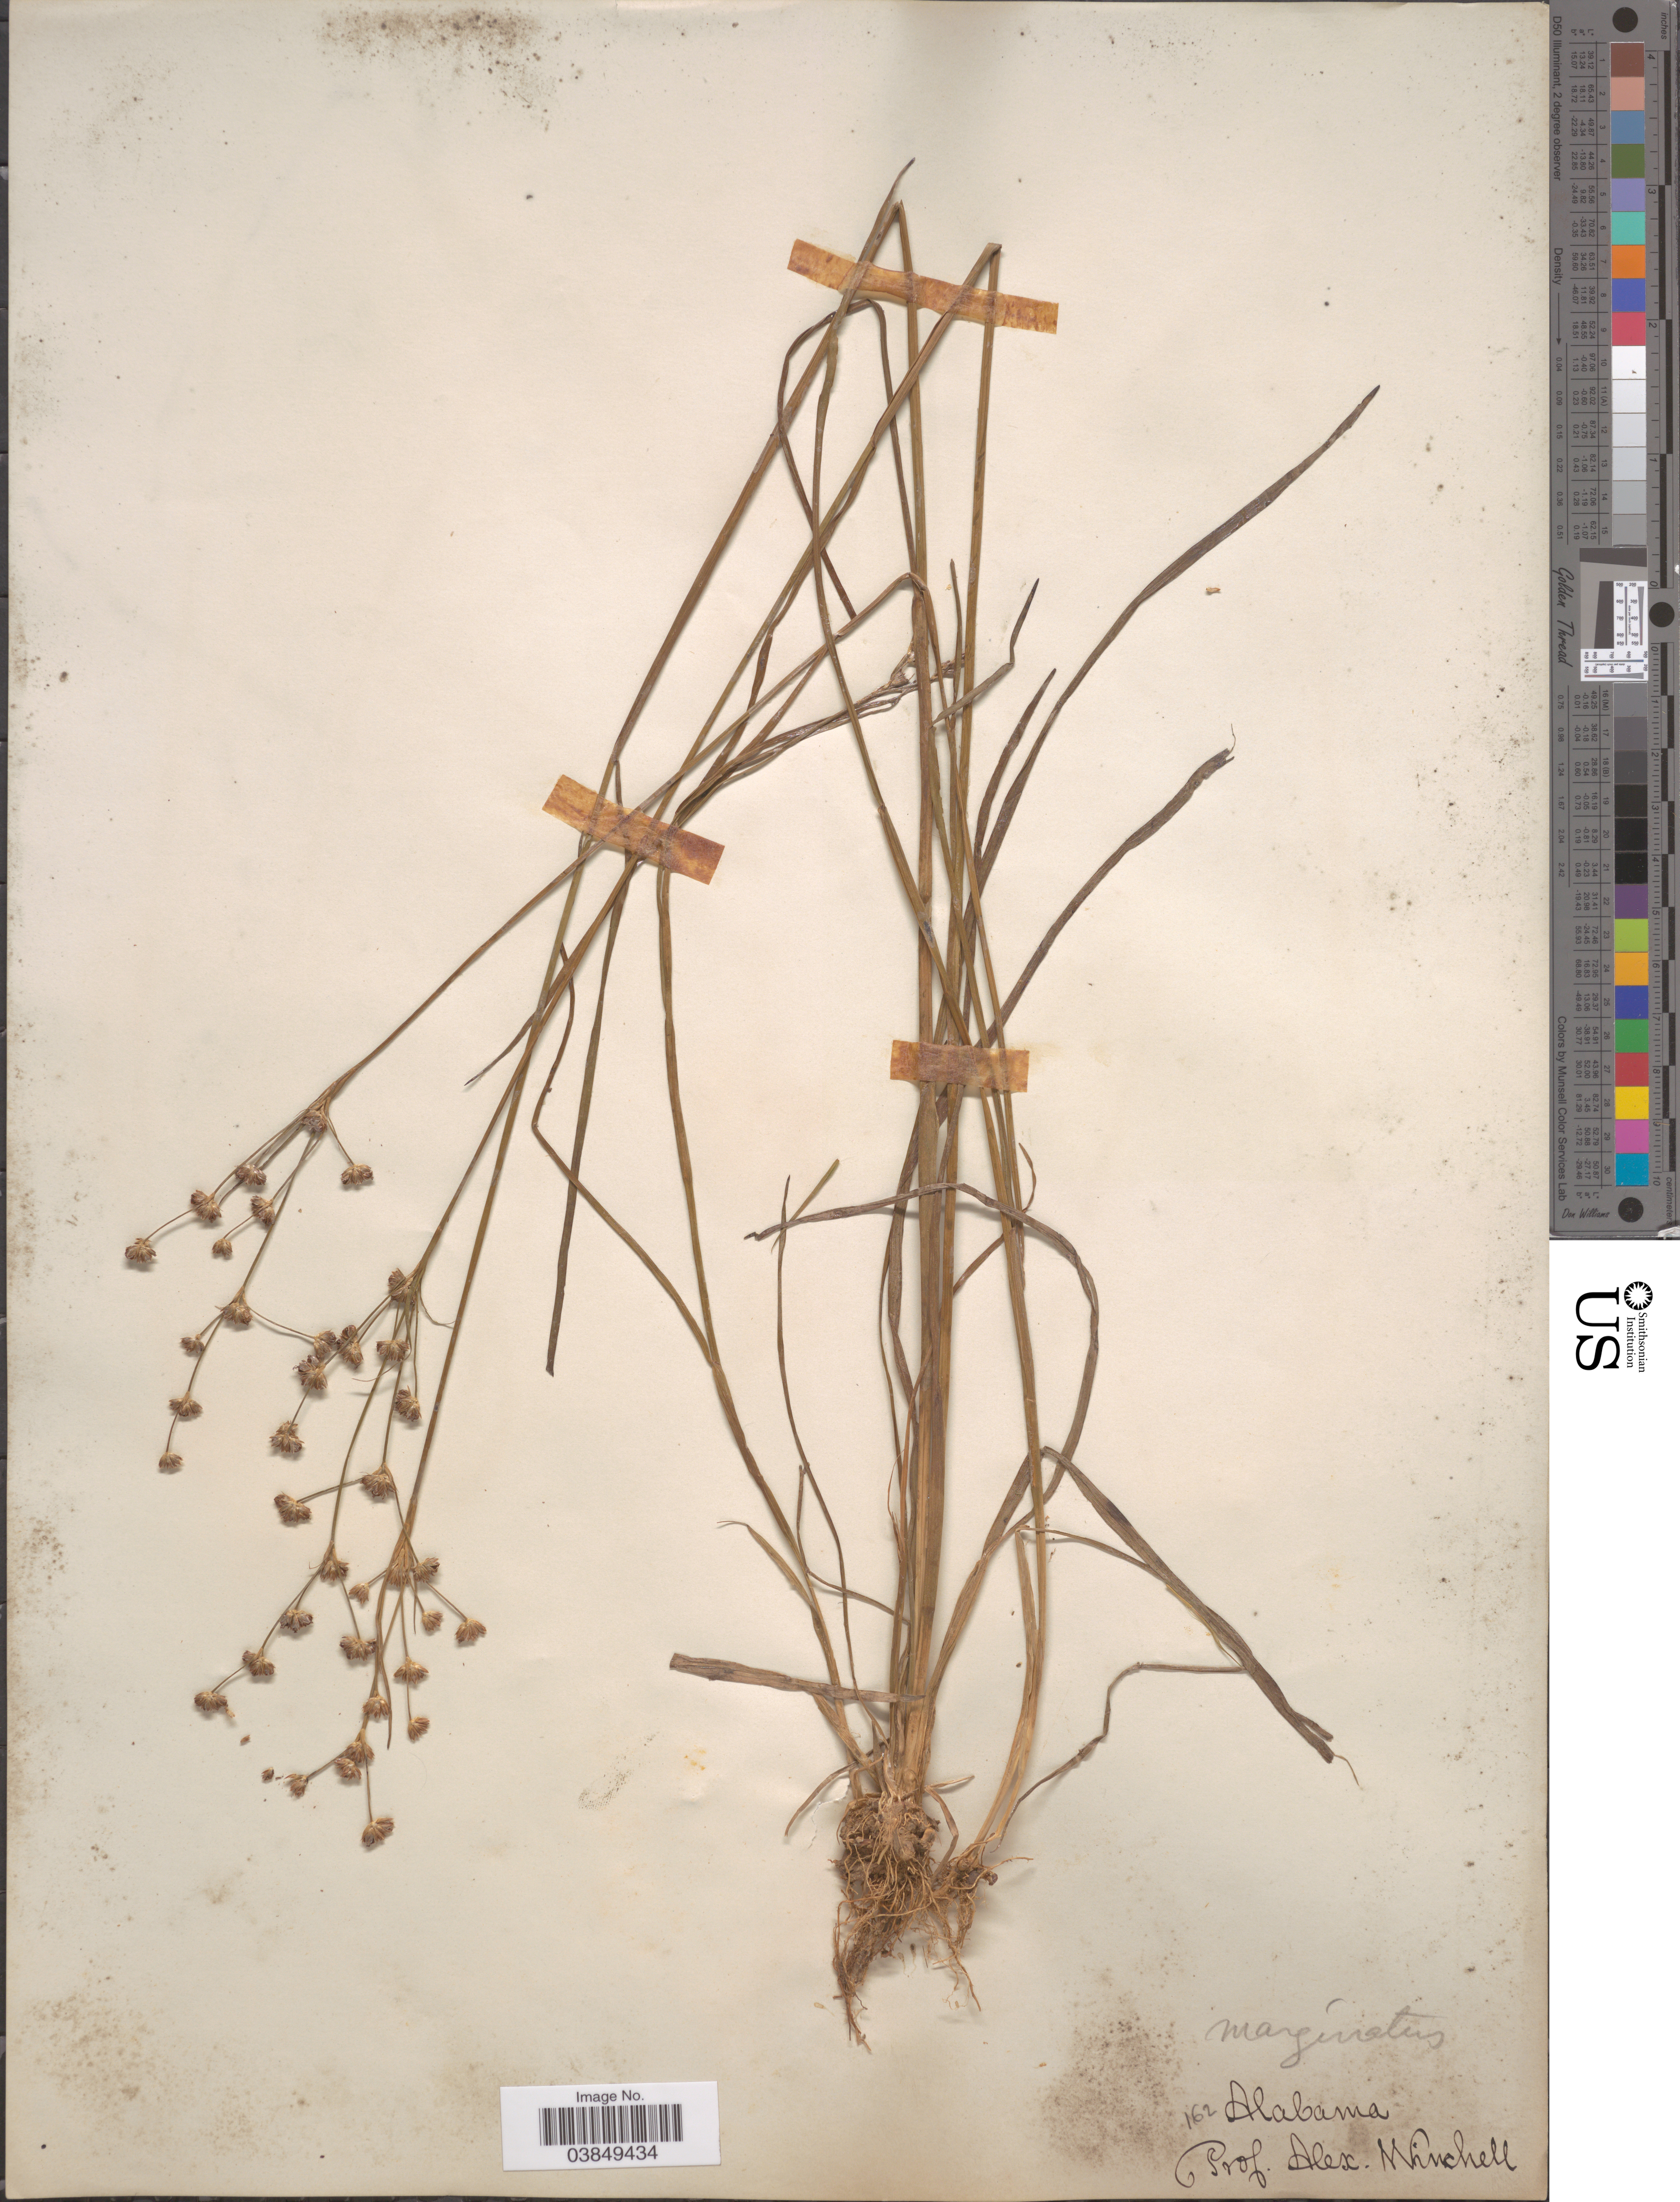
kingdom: Plantae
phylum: Tracheophyta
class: Liliopsida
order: Poales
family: Juncaceae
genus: Juncus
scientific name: Juncus aristulatus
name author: Michx.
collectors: A. Winchell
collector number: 162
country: United States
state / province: Alabama